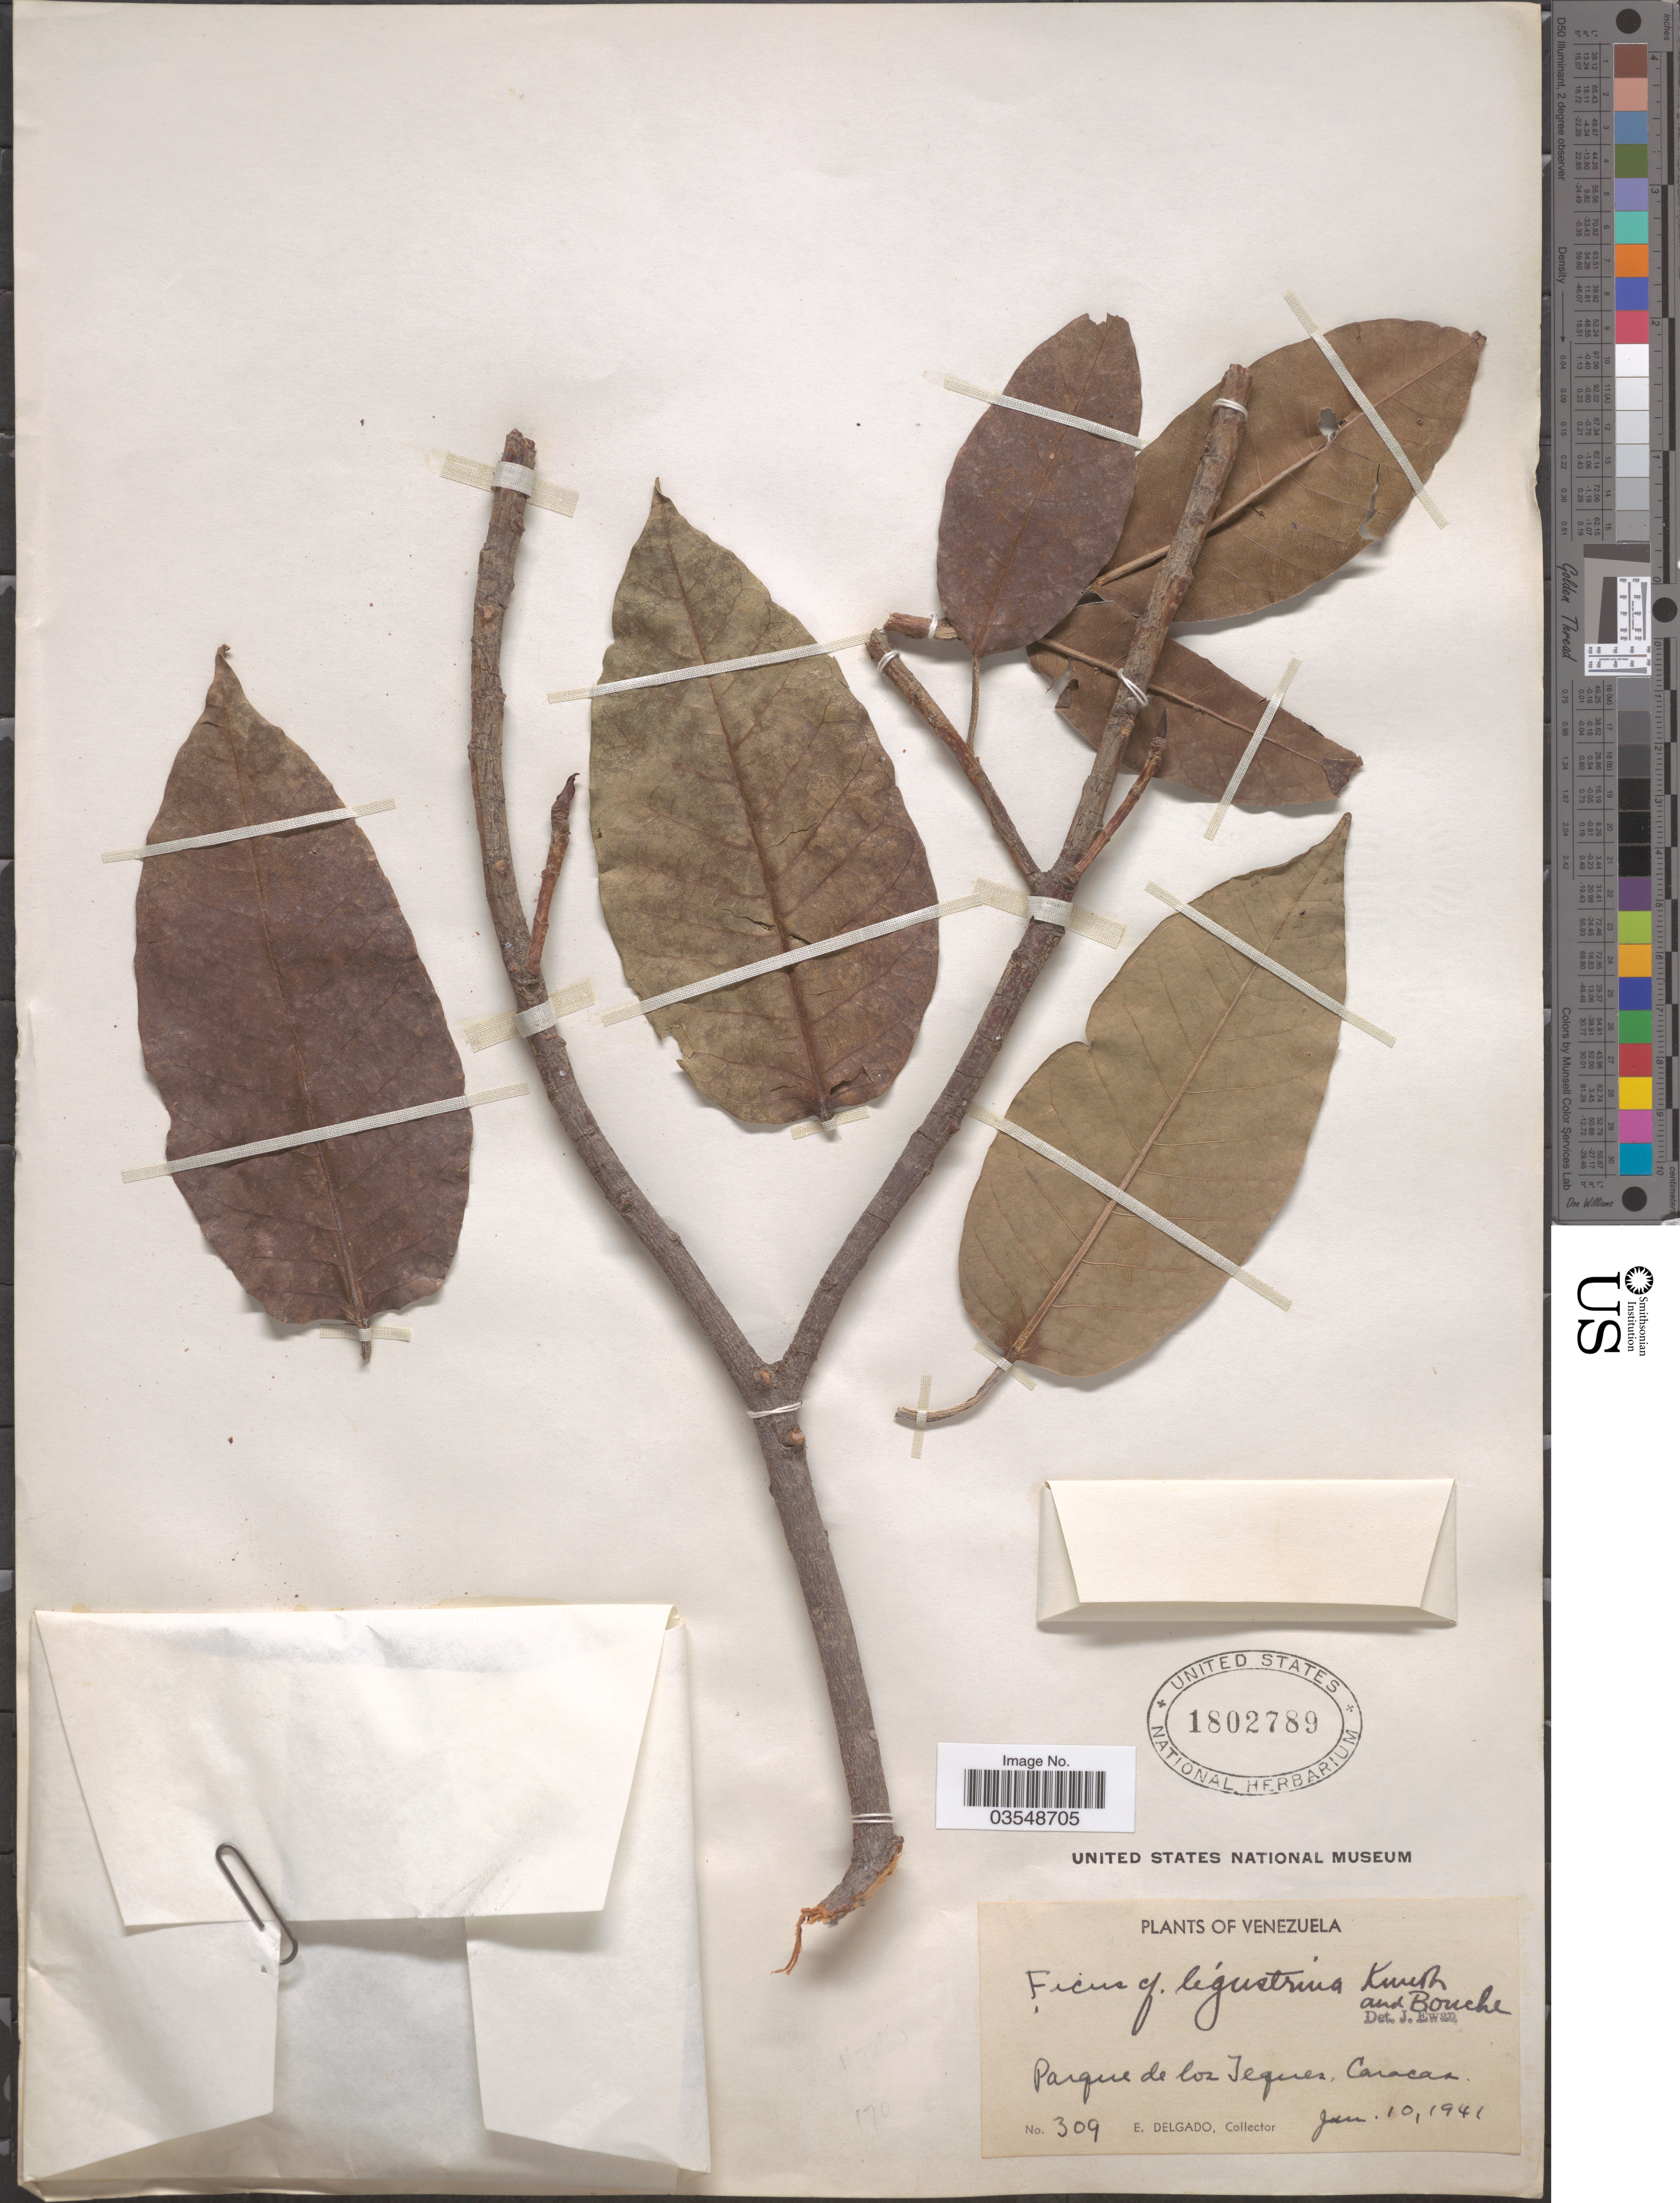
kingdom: Plantae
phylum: Tracheophyta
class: Magnoliopsida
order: Rosales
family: Moraceae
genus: Ficus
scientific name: Ficus ligustrina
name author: Kunth & C.D. Bouché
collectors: E. Delgado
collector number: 309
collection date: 1941-01-10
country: Venezuela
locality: Parque de los Teques, Caracas.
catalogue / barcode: US 1802789